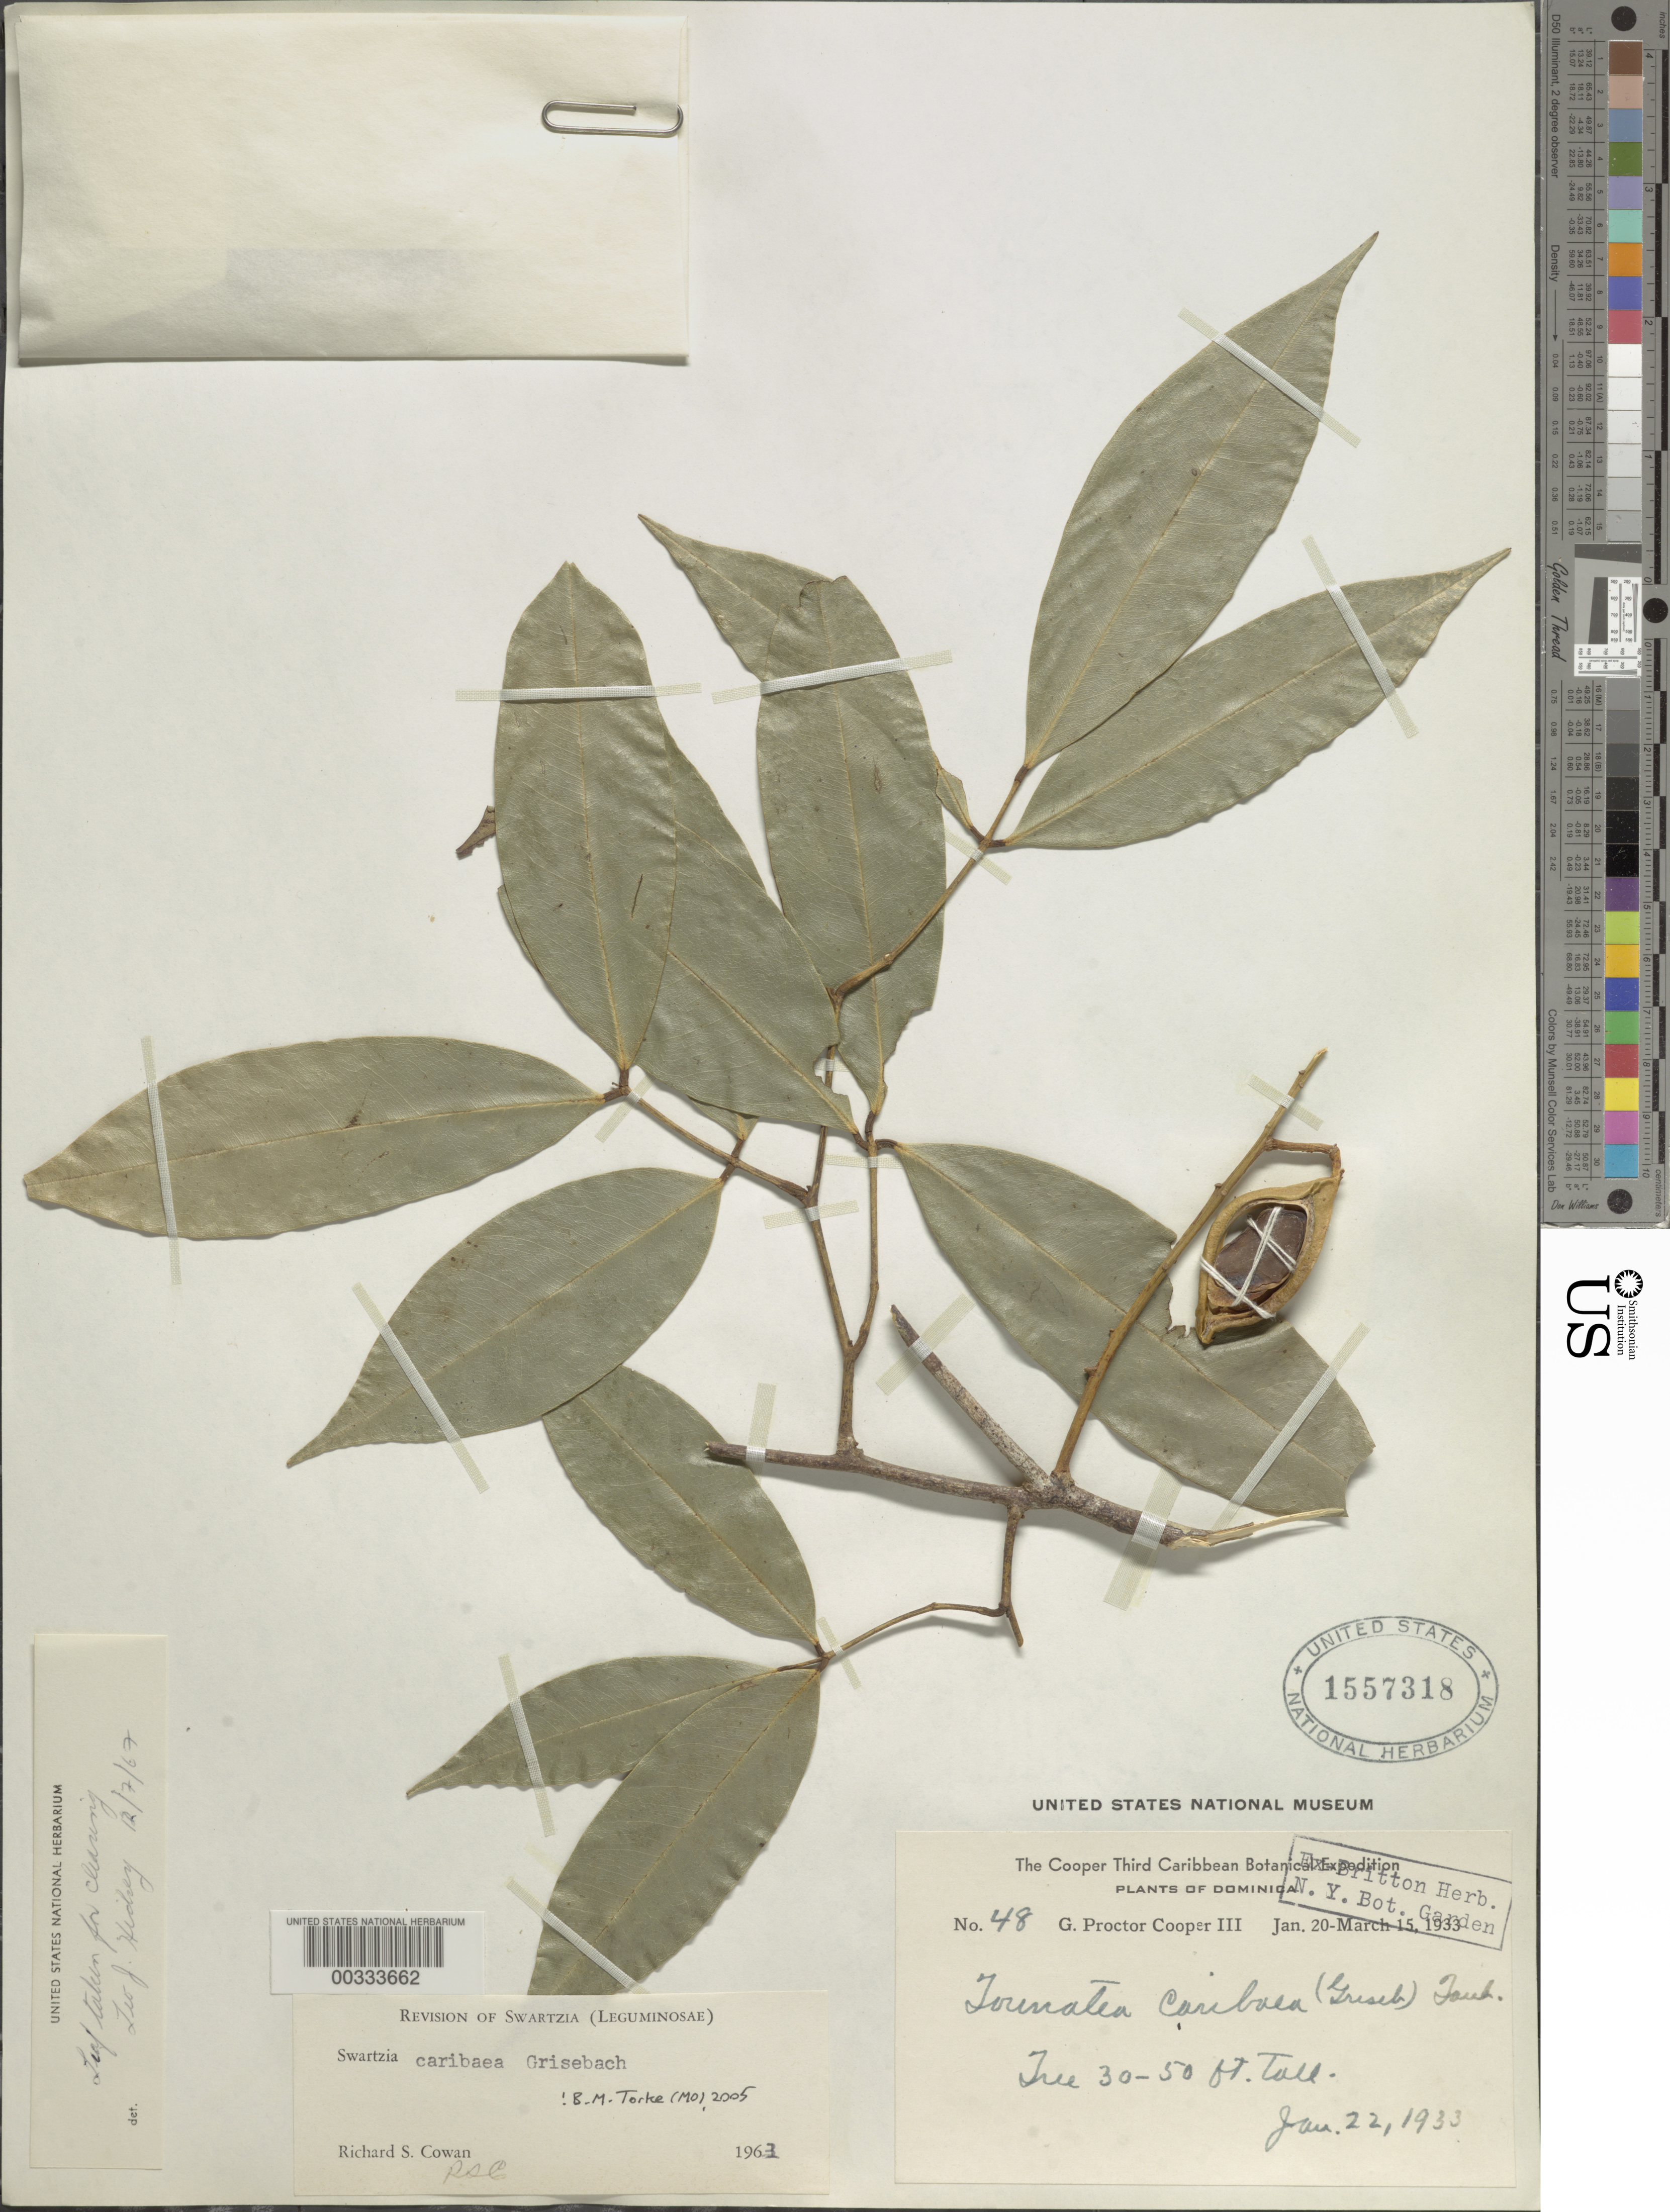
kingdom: Plantae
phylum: Tracheophyta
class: Magnoliopsida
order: Fabales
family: Fabaceae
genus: Swartzia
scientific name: Swartzia caribaea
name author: Griseb.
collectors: G. Cooper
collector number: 48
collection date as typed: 22 Jan 1933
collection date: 1933-01-22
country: Dominica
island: Dominica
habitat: Rain forest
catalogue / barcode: US 1557318